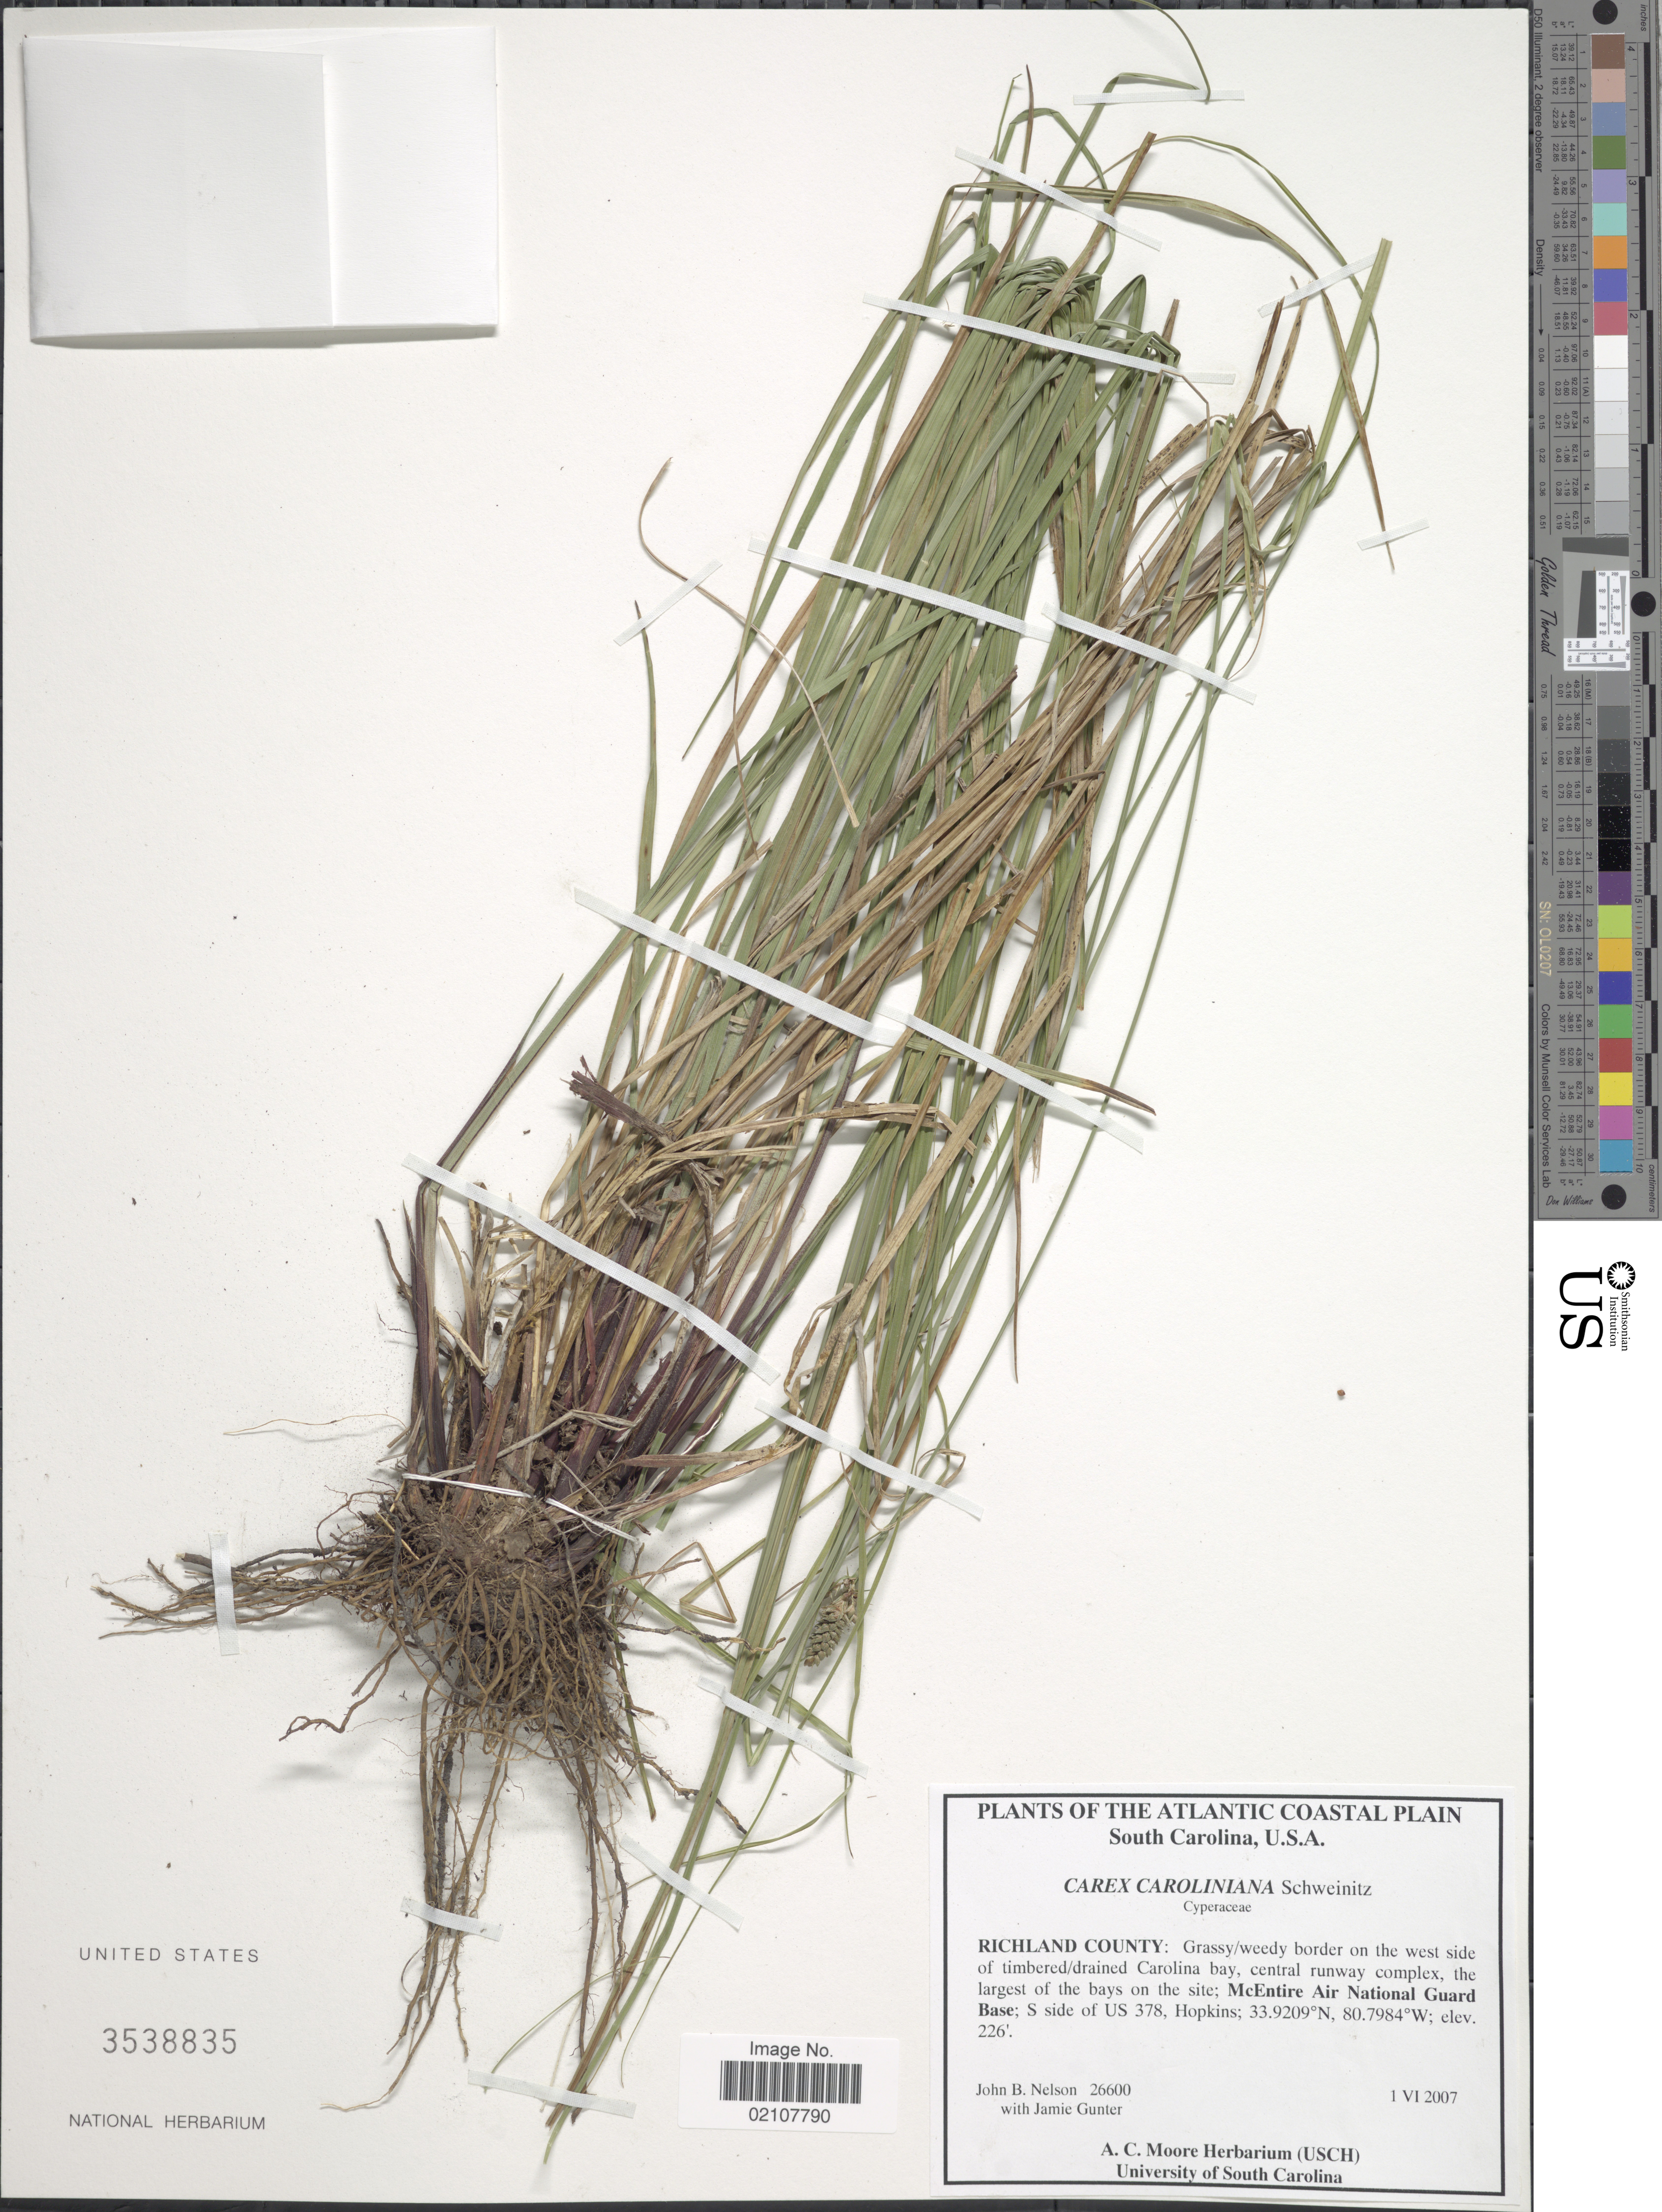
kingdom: Plantae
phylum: Tracheophyta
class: Liliopsida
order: Poales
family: Cyperaceae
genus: Carex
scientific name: Carex caroliniana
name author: Schwein.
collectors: J. B. Nelson & J. Gunter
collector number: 26600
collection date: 2007-06-01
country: United States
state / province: South Carolina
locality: The Atlantic Coastal Plain, Richland County: Grassy/weedy border on the west side of timbered/drained Carolina bay, central runway complex, the largest of the bays on the side; McEntire Air National Guard Bae; S side of US 378, Hopkins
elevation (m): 69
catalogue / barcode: US 3538835